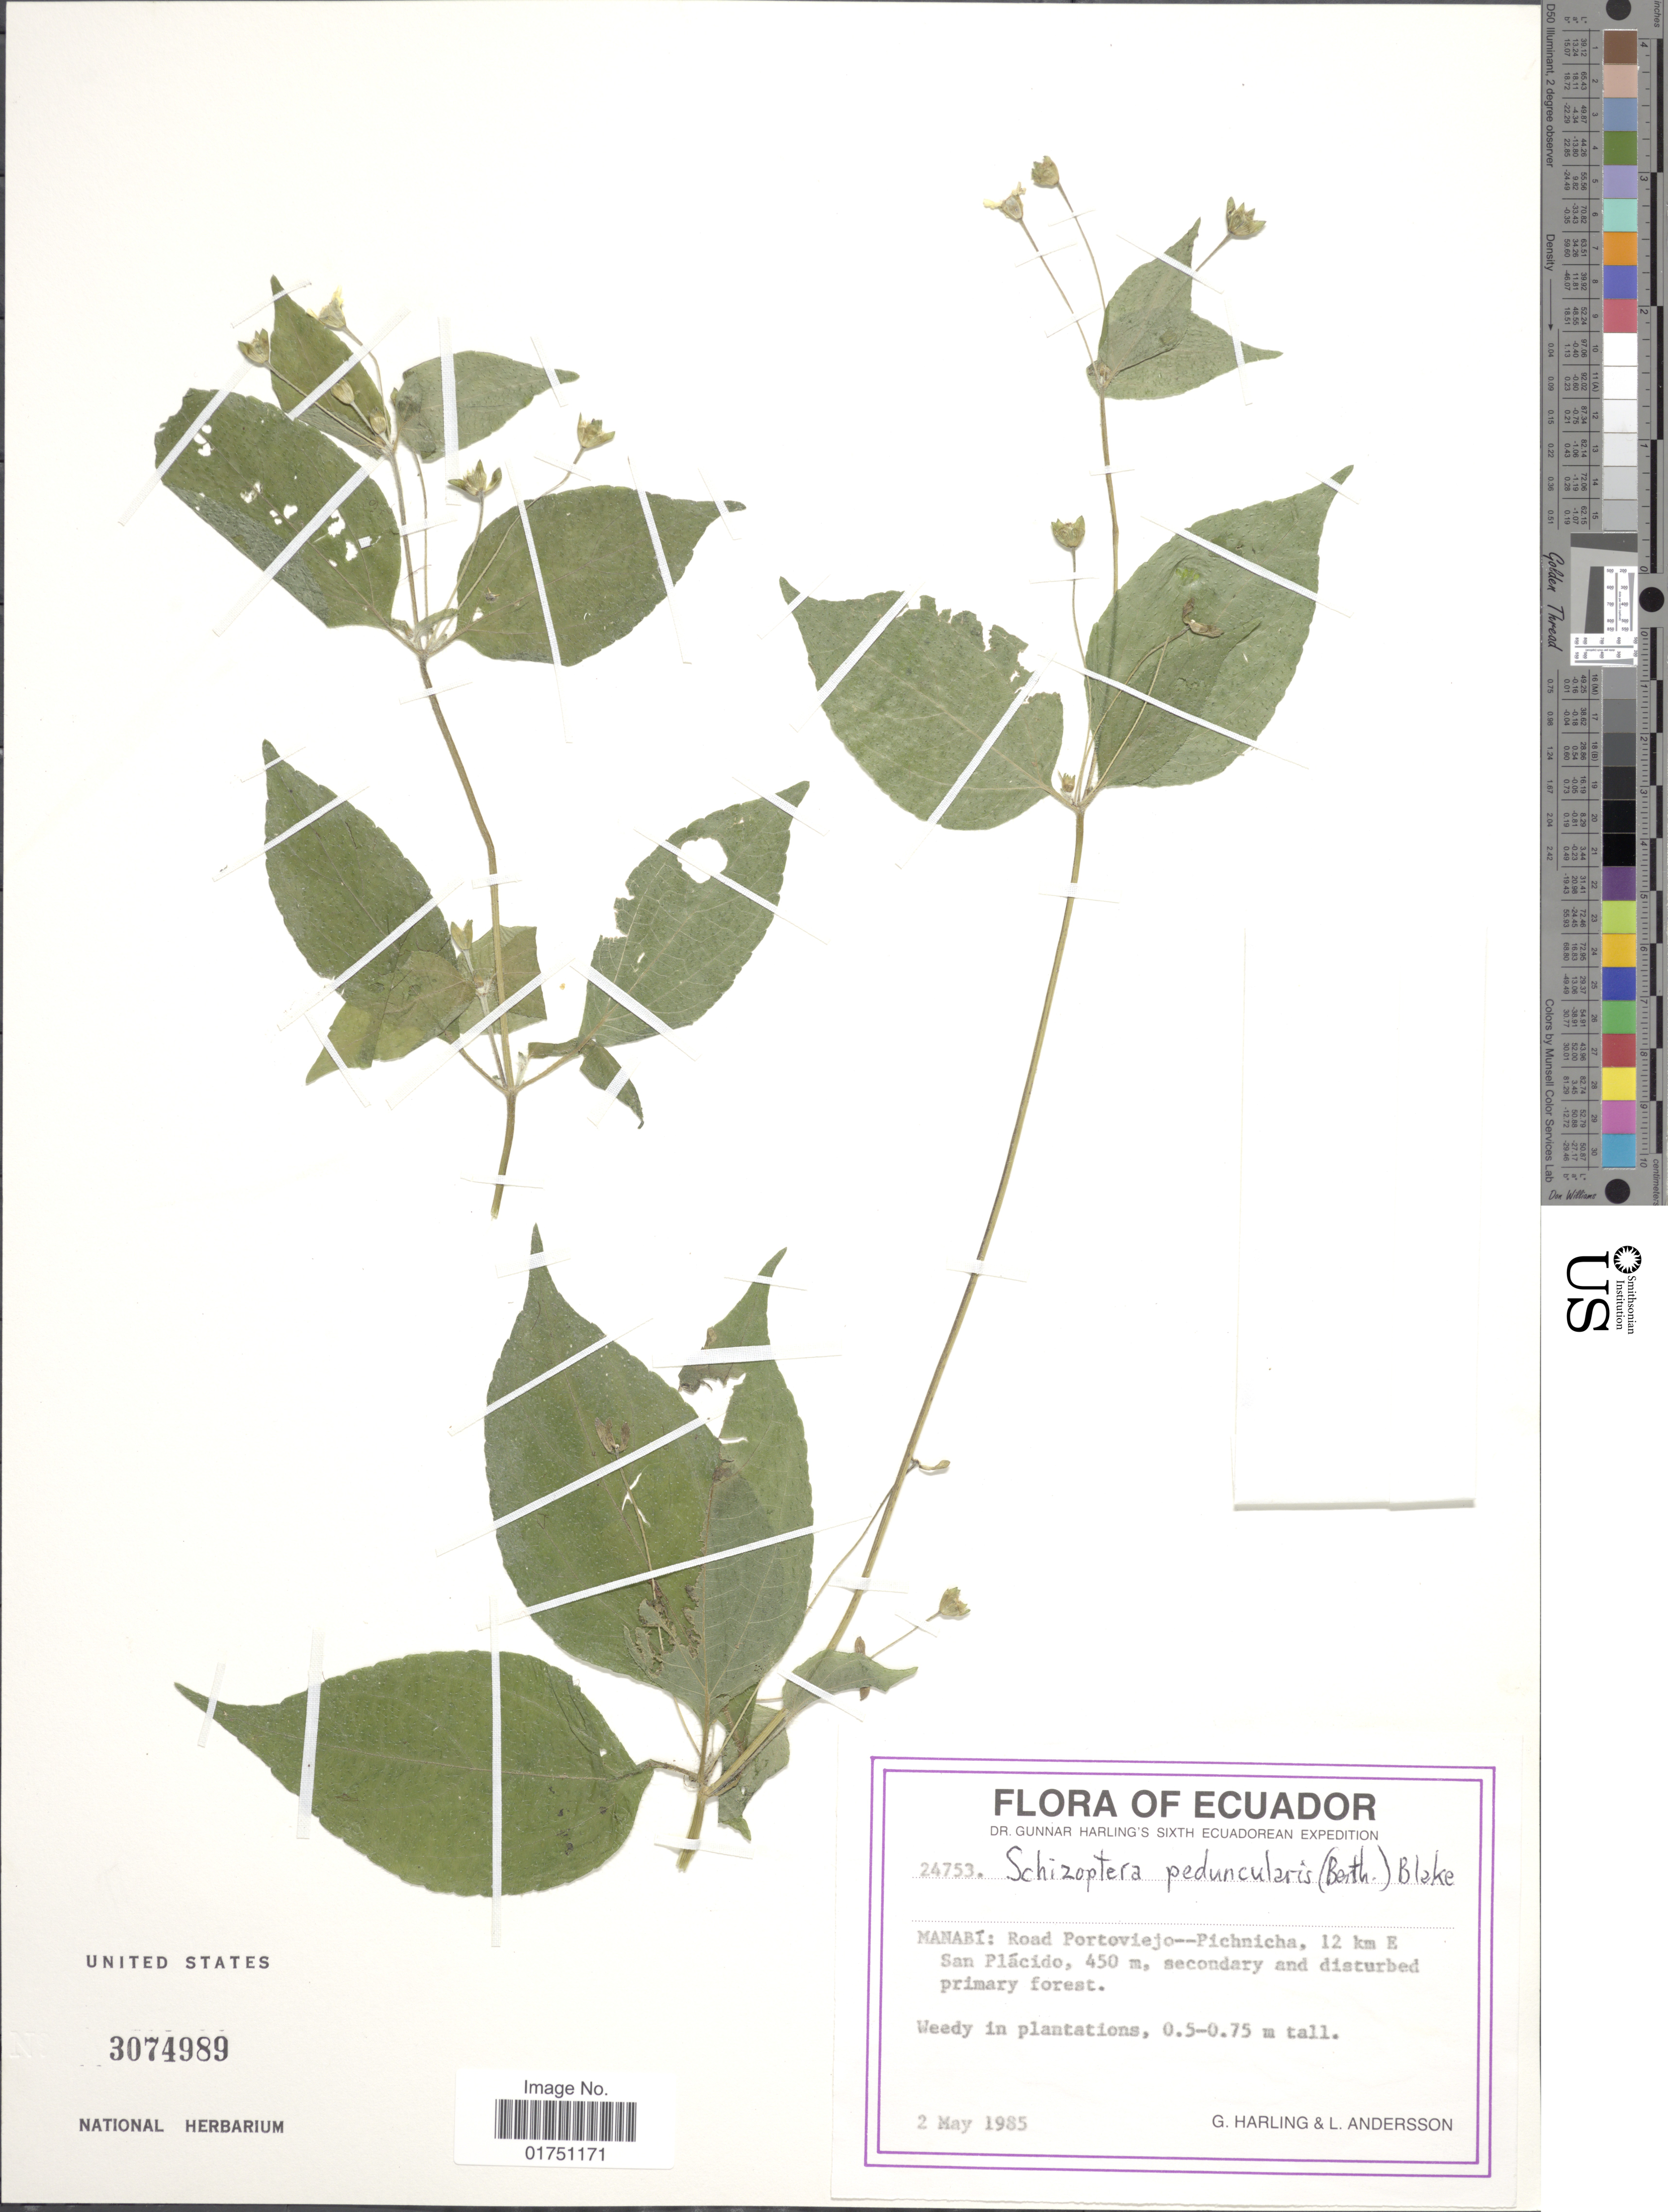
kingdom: Plantae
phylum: Tracheophyta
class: Magnoliopsida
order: Asterales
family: Asteraceae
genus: Schizoptera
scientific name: Schizoptera peduncularis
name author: S.F. Blake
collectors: G. Harling & L. Andersson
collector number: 24753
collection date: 1985-05-02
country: Ecuador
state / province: Manabí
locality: Manabí: Road Portoviejo-Pichncha, 12 km E San Plácido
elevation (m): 450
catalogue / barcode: US 3074989